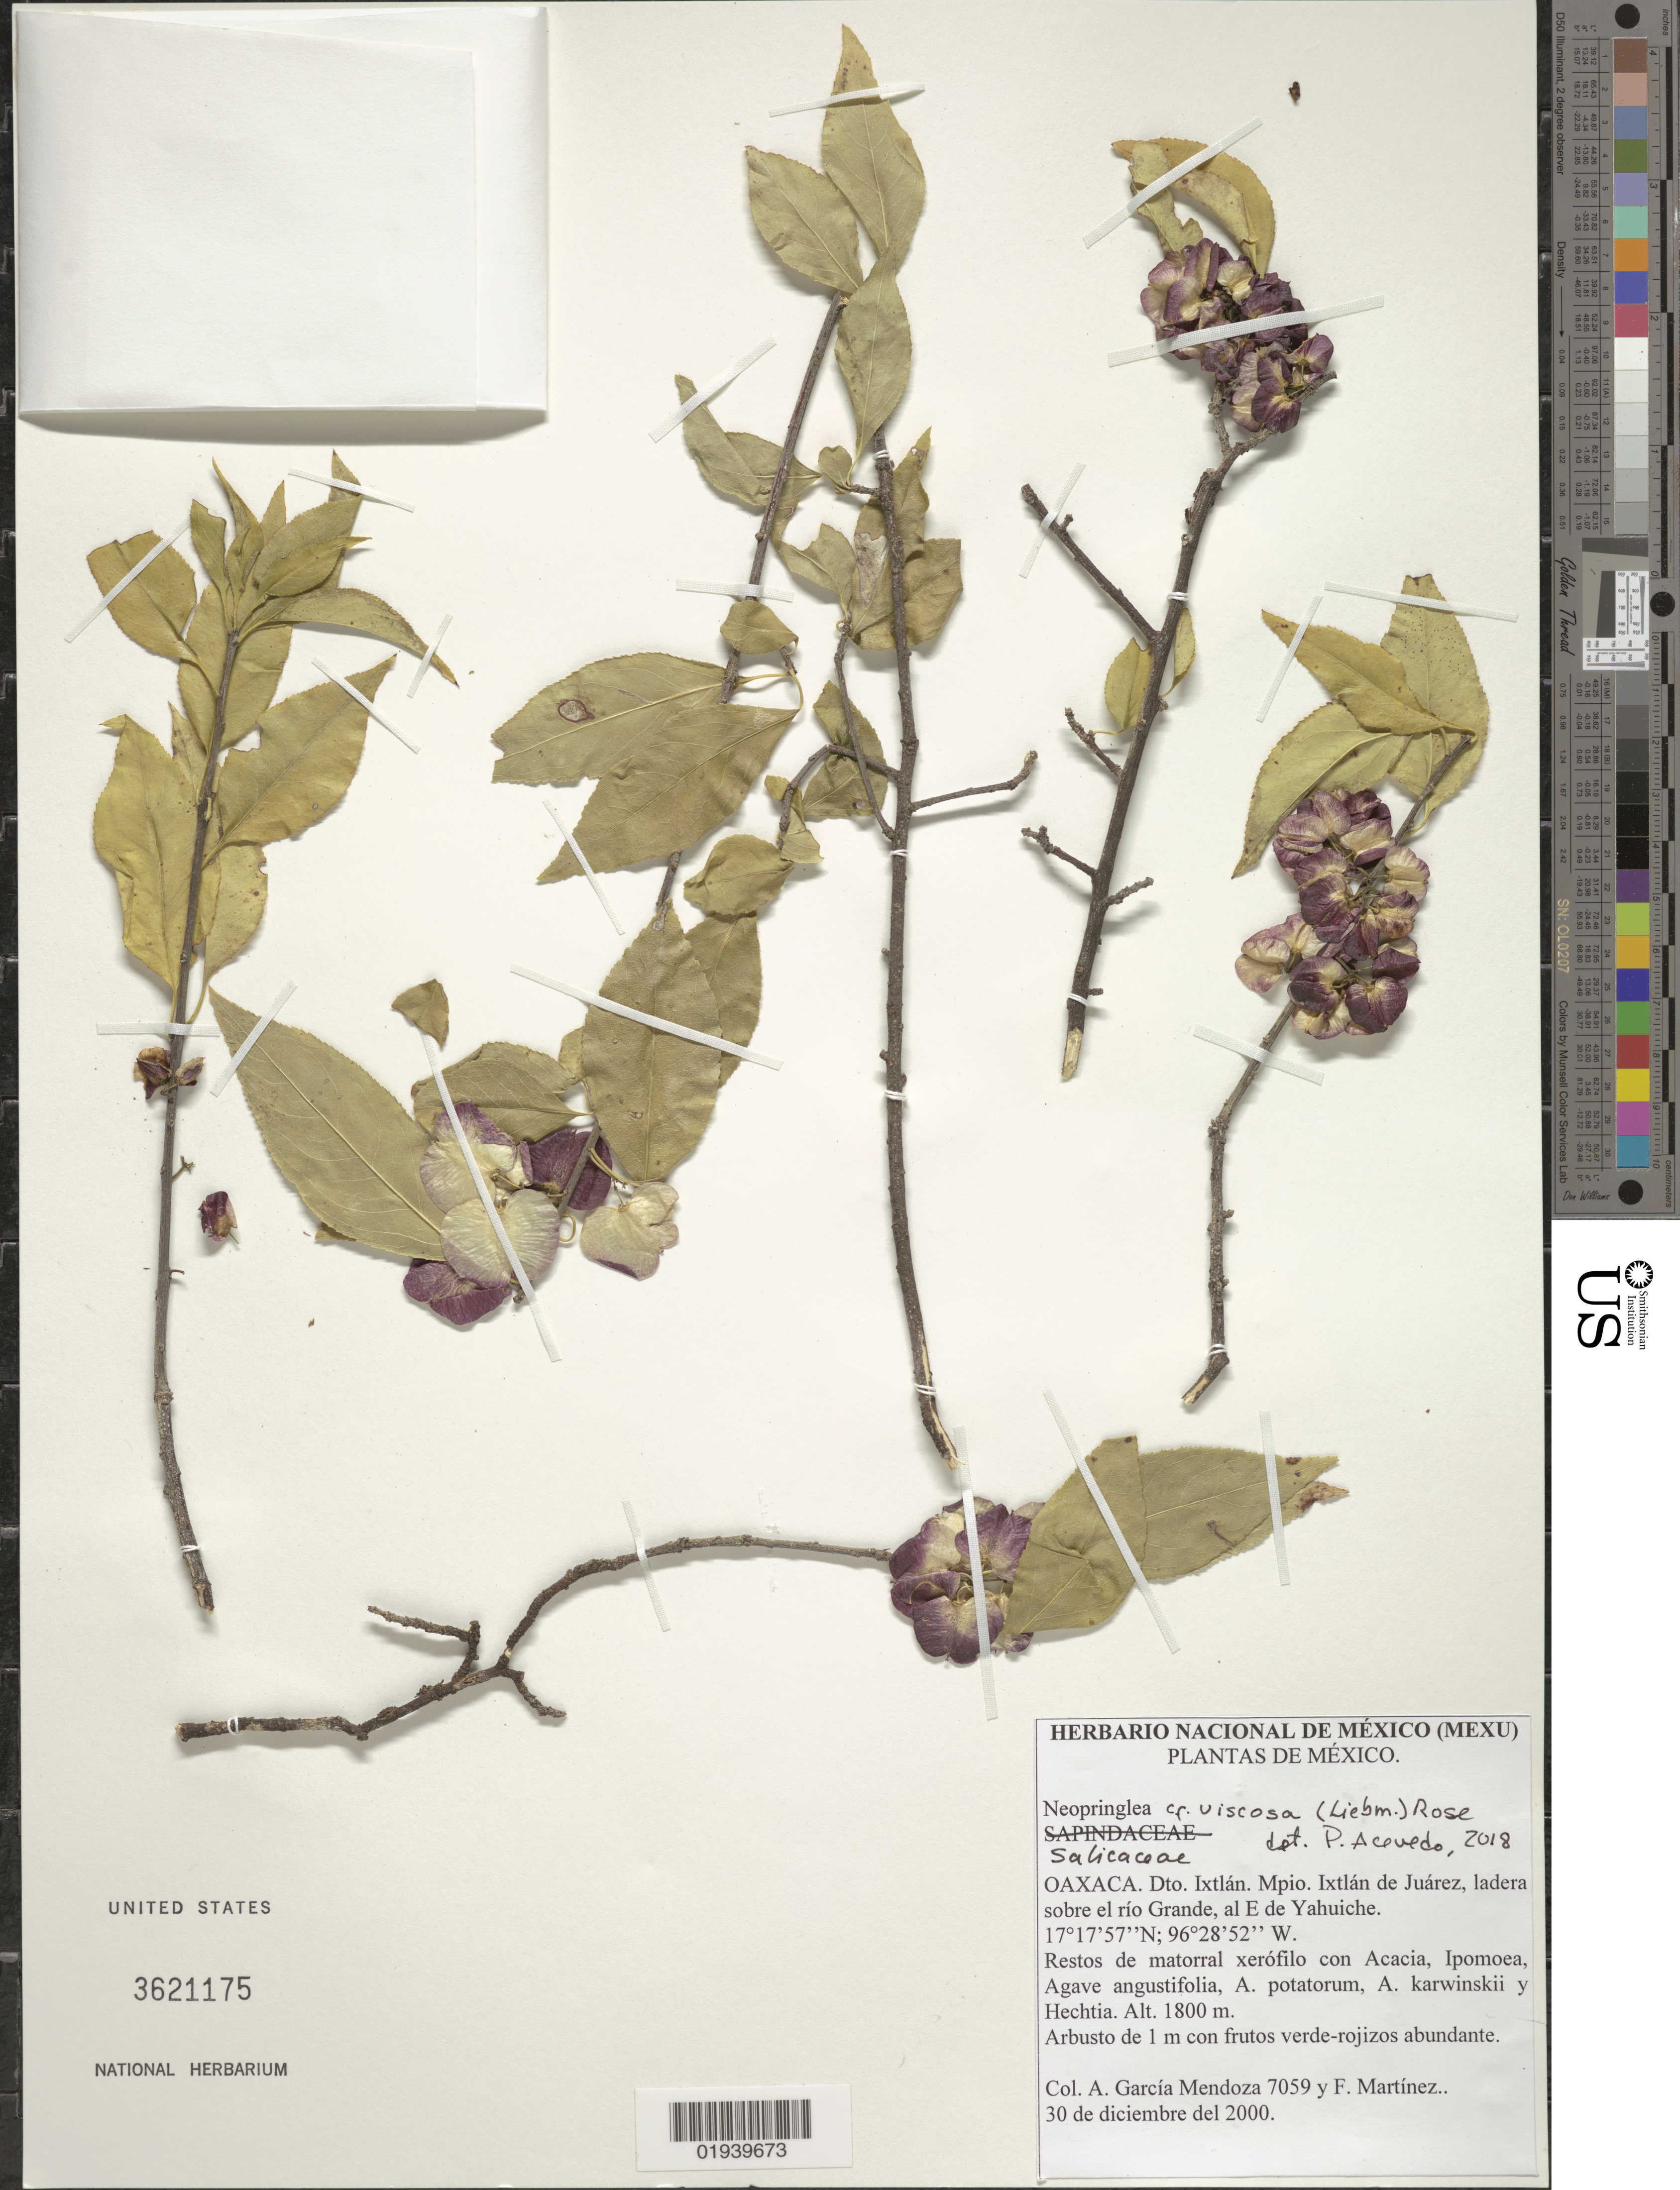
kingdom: Plantae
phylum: Tracheophyta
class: Magnoliopsida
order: Malpighiales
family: Salicaceae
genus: Neopringlea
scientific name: Neopringlea viscosa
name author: (Liebm.) Rose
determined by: Acevedo-Rodríguez, P., (BOT), Smithsonian Institution - National Museum of Natural History (UNITED STATES)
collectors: A. García-Mendoza & F. Martínez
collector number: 7059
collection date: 2000-12-30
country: Mexico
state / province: Oaxaca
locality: Dto. Ixtlán de Juárez, ladera sobre el río Grande, al E de Yahiche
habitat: Restos de matorral xerófilo con Acacia, Ipomoea, Agave angustifolia, A. Potatorum, A. karwinskii y Hechtia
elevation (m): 1800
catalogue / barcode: US 3621175